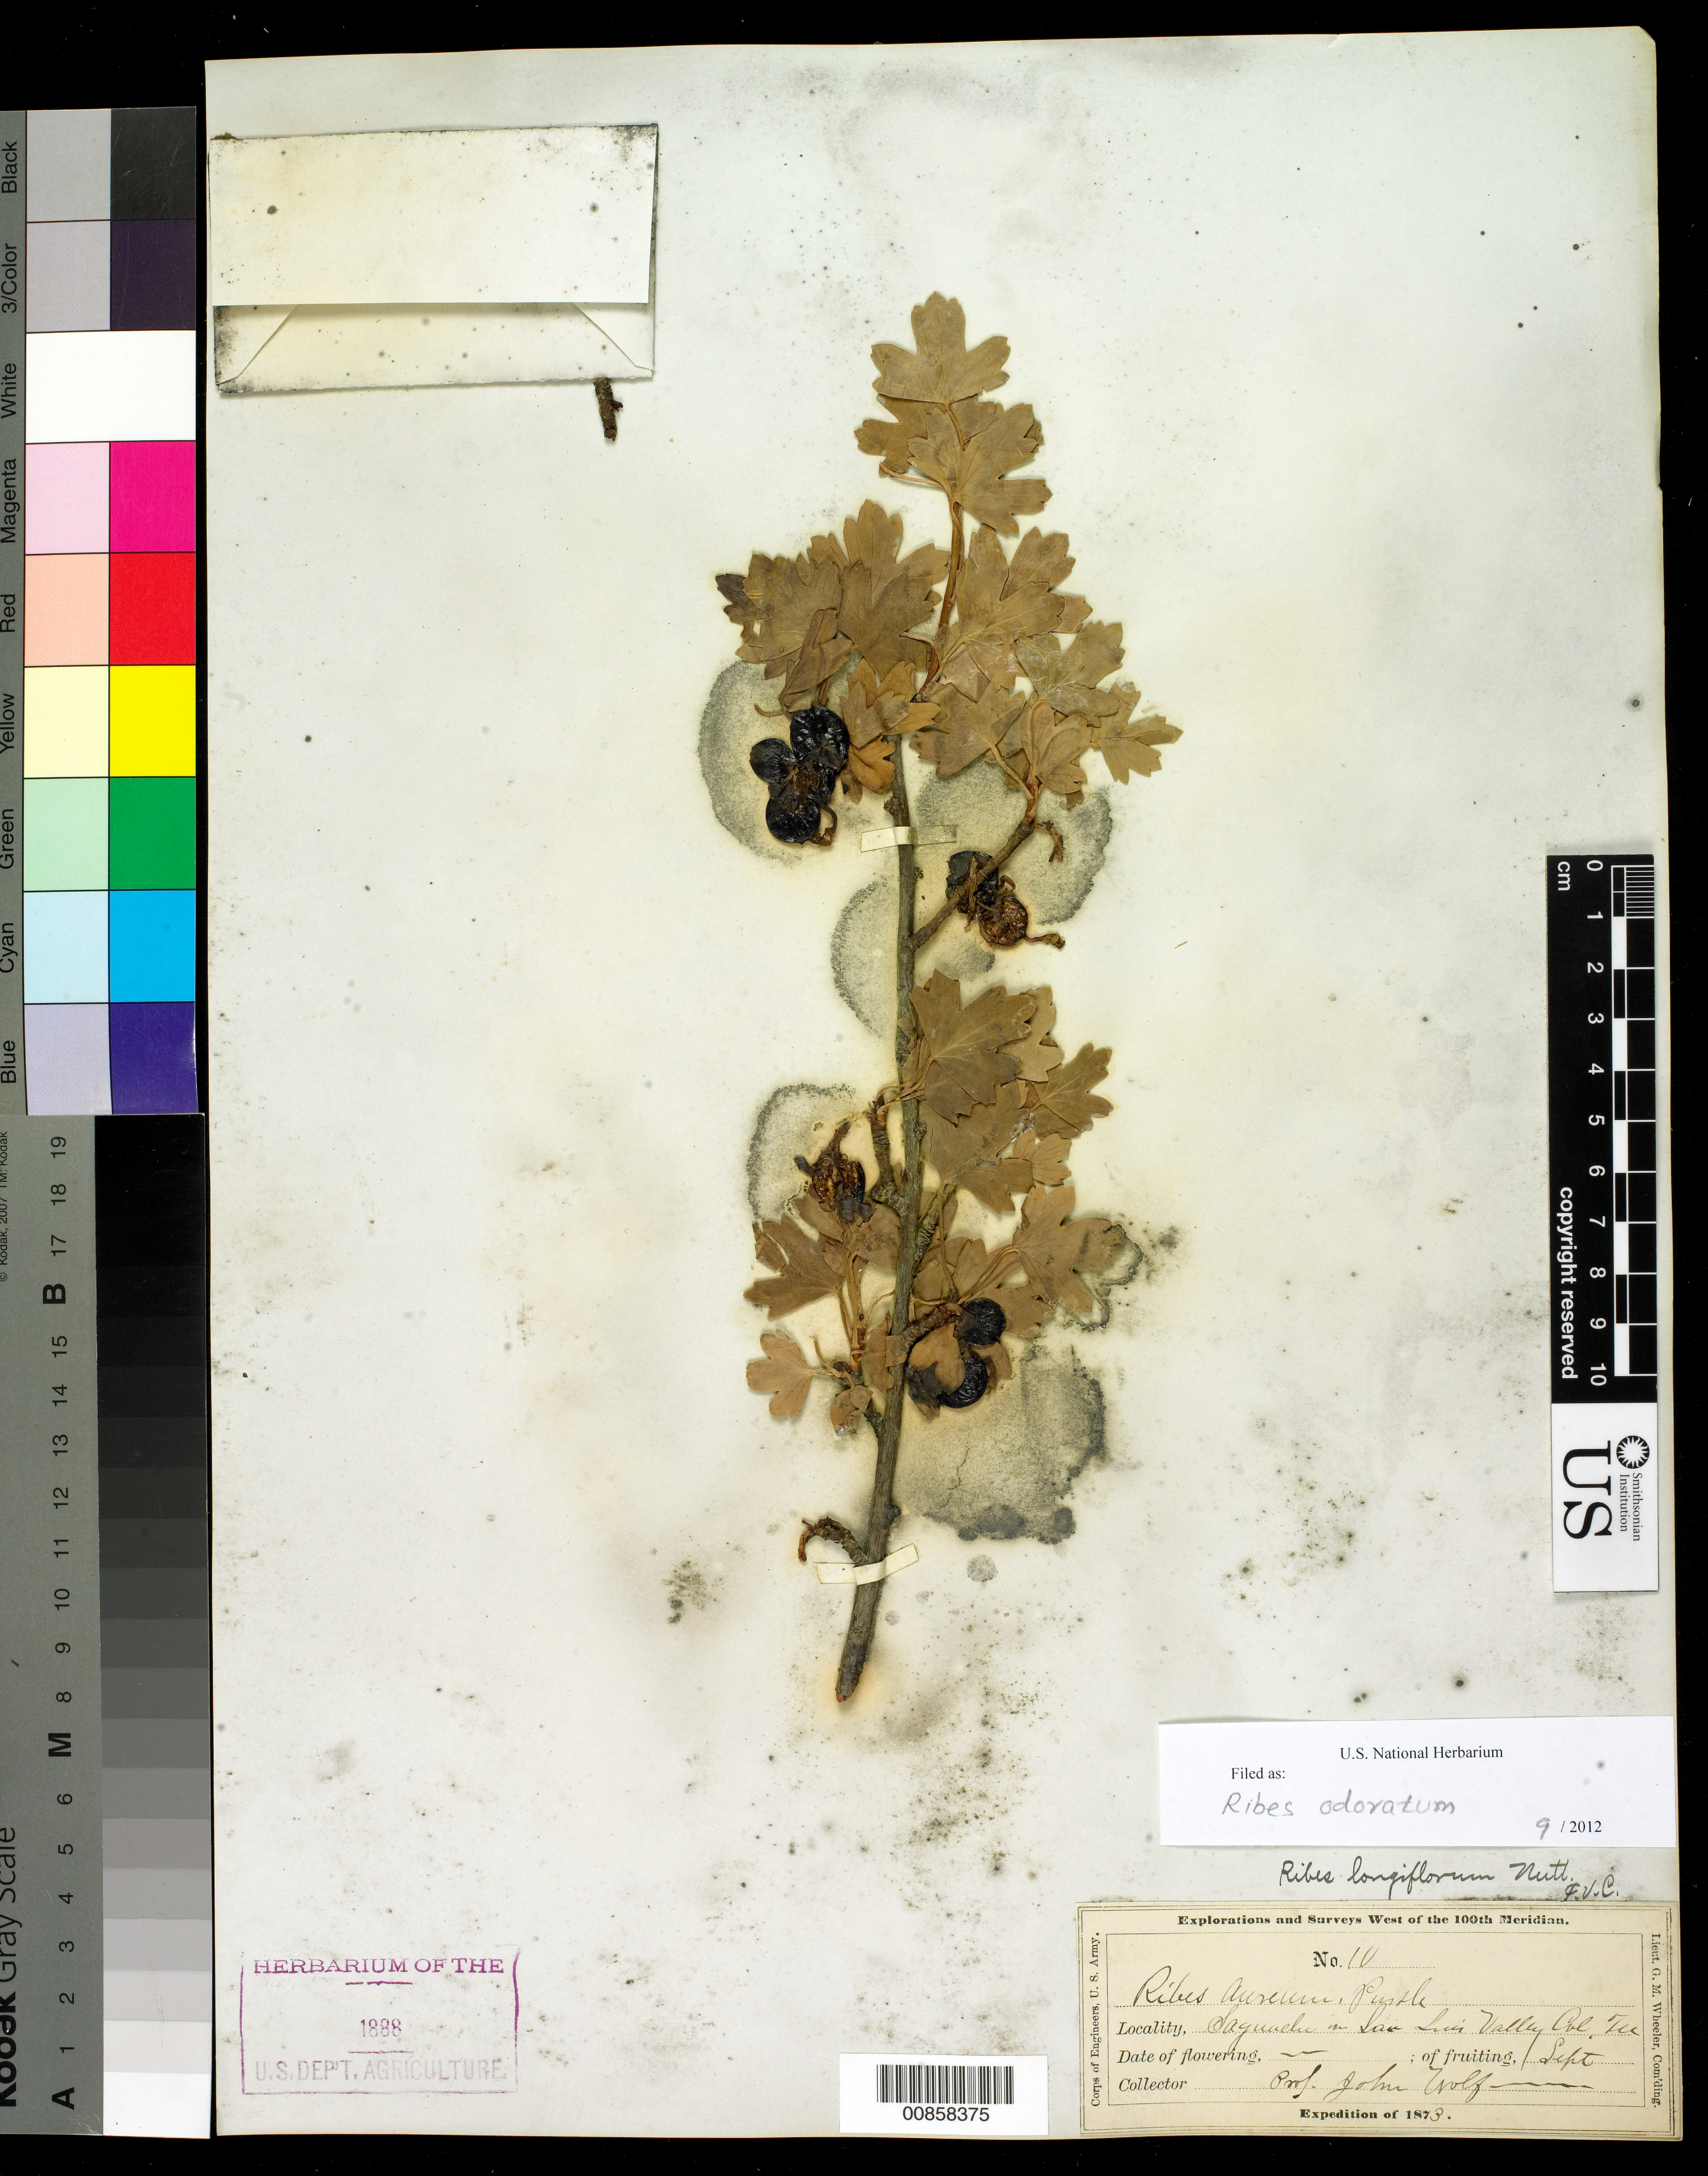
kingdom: Plantae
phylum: Tracheophyta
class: Magnoliopsida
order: Saxifragales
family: Grossulariaceae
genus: Ribes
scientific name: Ribes odoratum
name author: H.L. Wendl.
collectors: J. Wolf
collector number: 10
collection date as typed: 1873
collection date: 1873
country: United States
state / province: Colorado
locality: Saguache in San Luis Valley